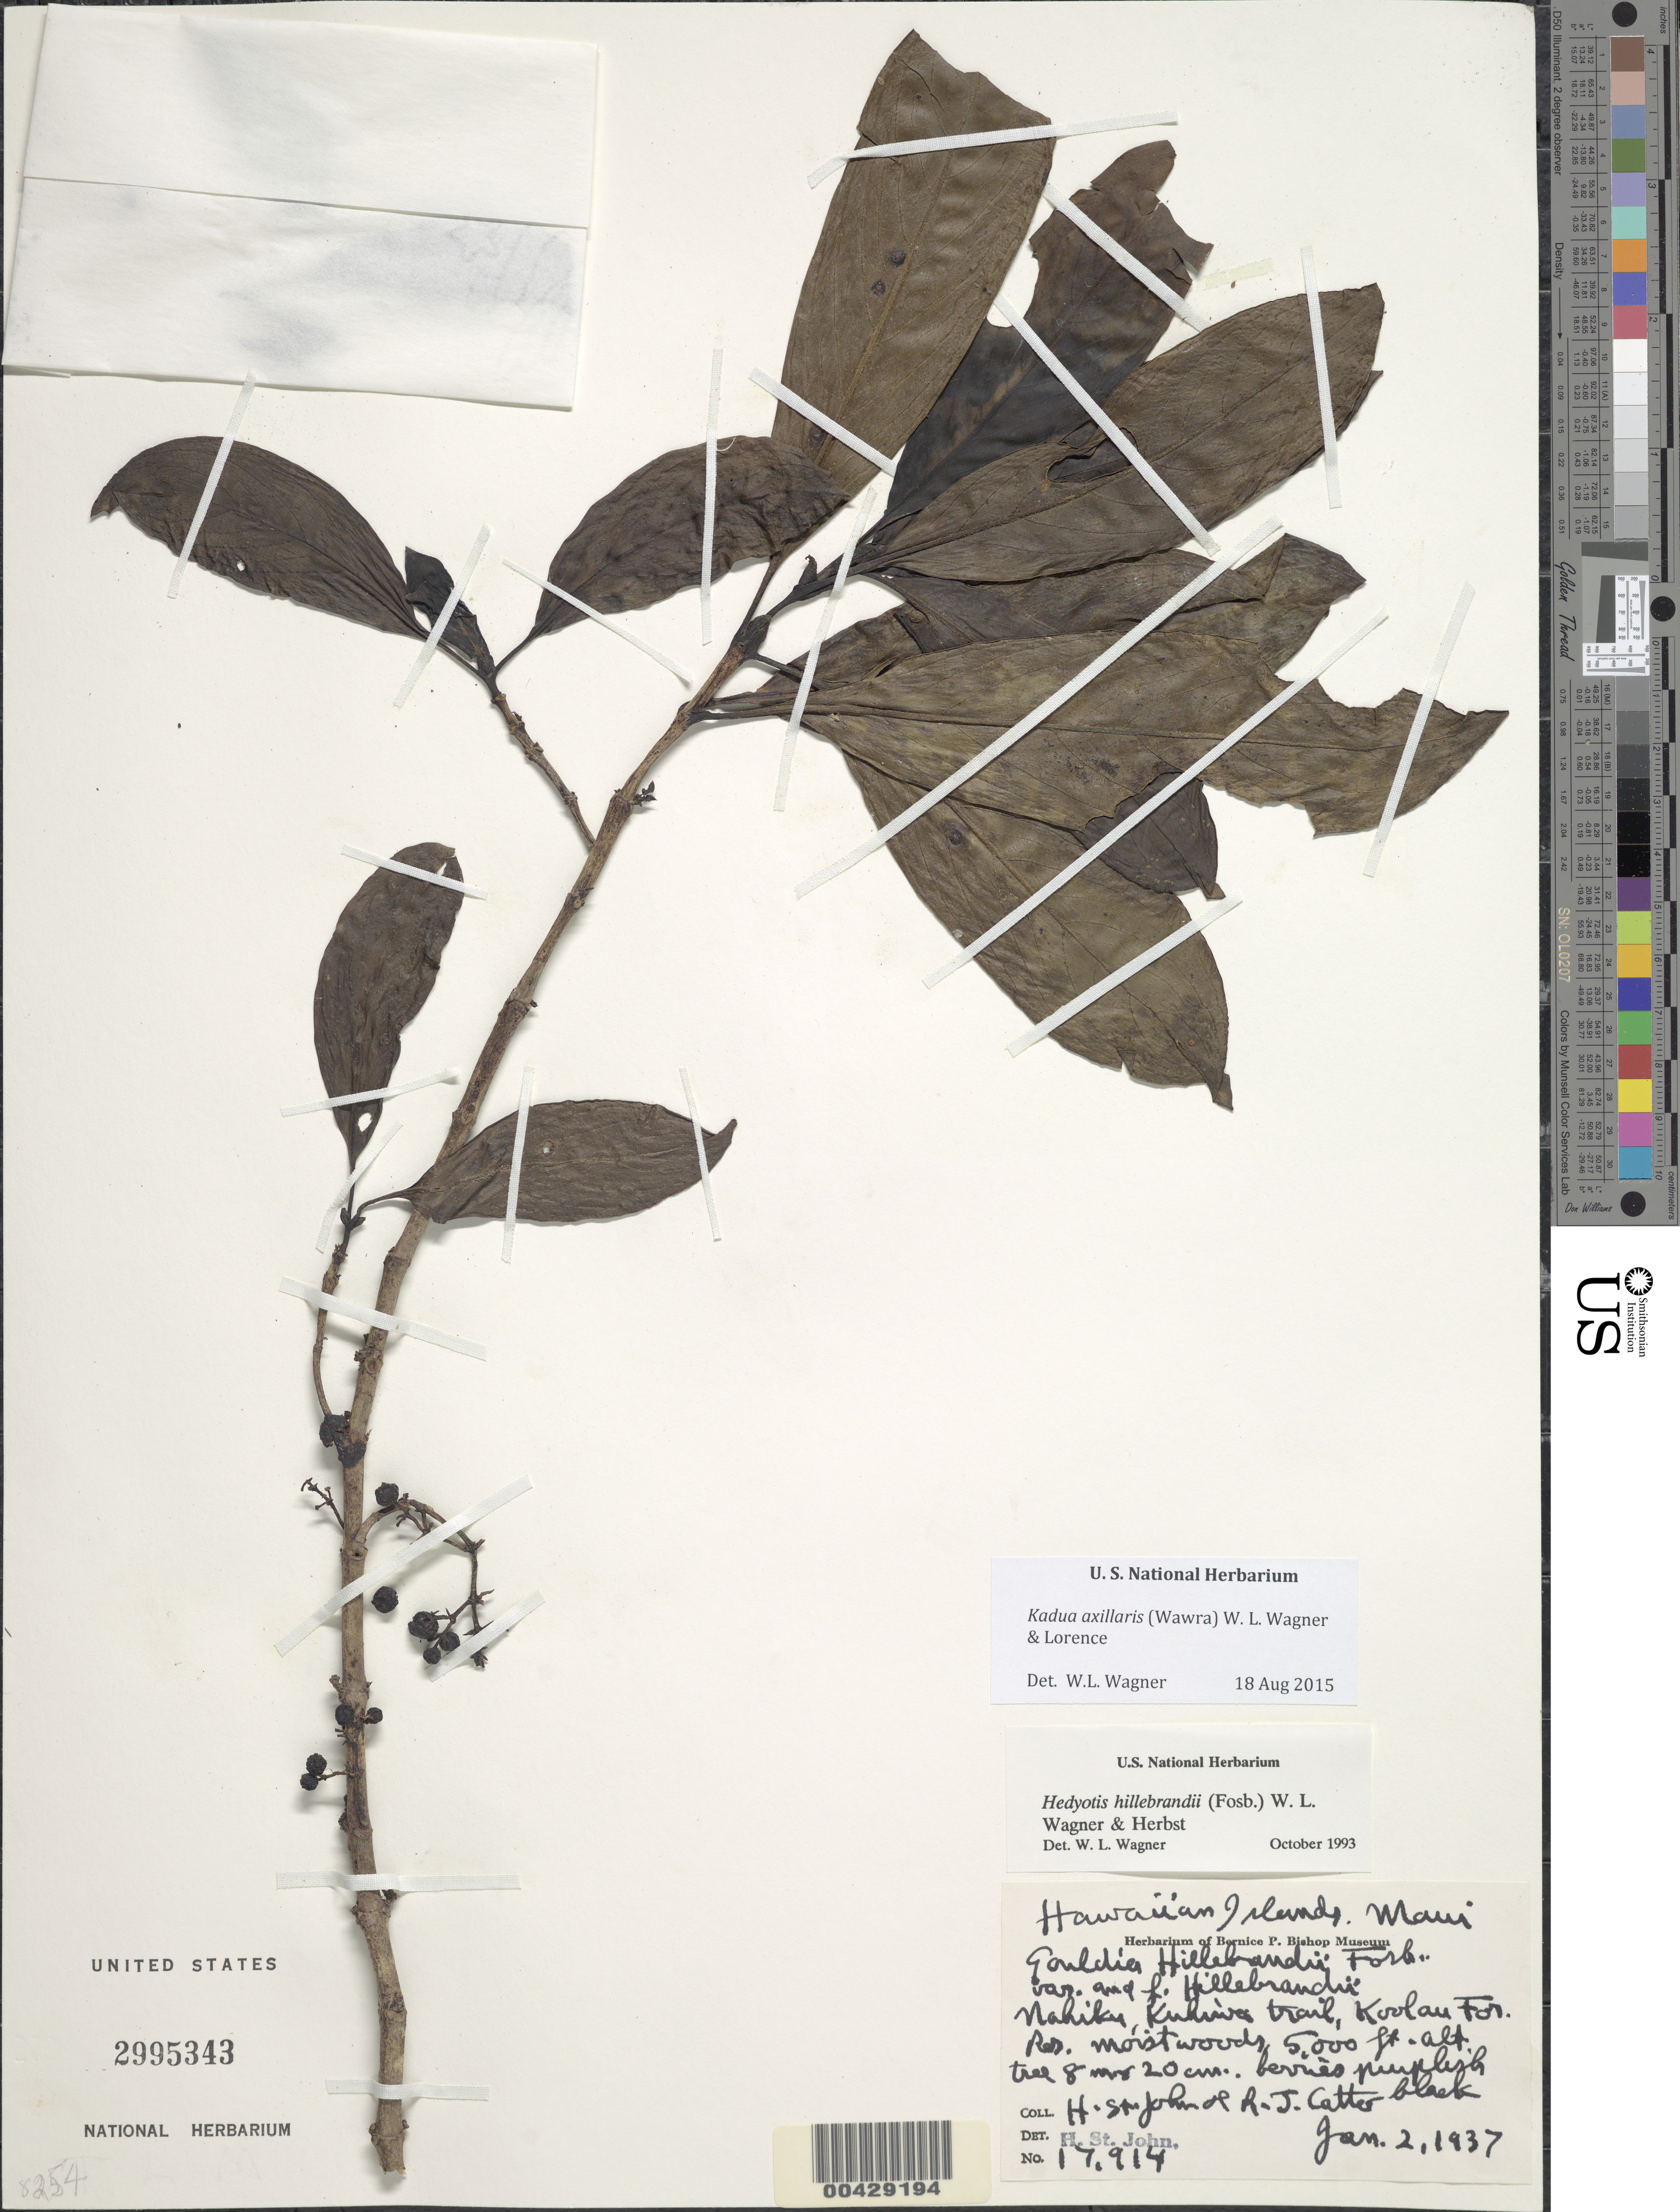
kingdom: Plantae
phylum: Tracheophyta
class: Magnoliopsida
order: Gentianales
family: Rubiaceae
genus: Kadua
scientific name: Kadua axillaris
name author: (Wawra) W.L. Wagner & Lorence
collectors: H. St. John & R. Catto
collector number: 17914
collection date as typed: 2 Jan 1937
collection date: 1937-01-02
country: United States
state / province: Hawaii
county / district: Maui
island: Maui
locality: Nahiku, Kuhiwa trail, Koolau Forest Reserve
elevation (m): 1524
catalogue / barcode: US 2995343